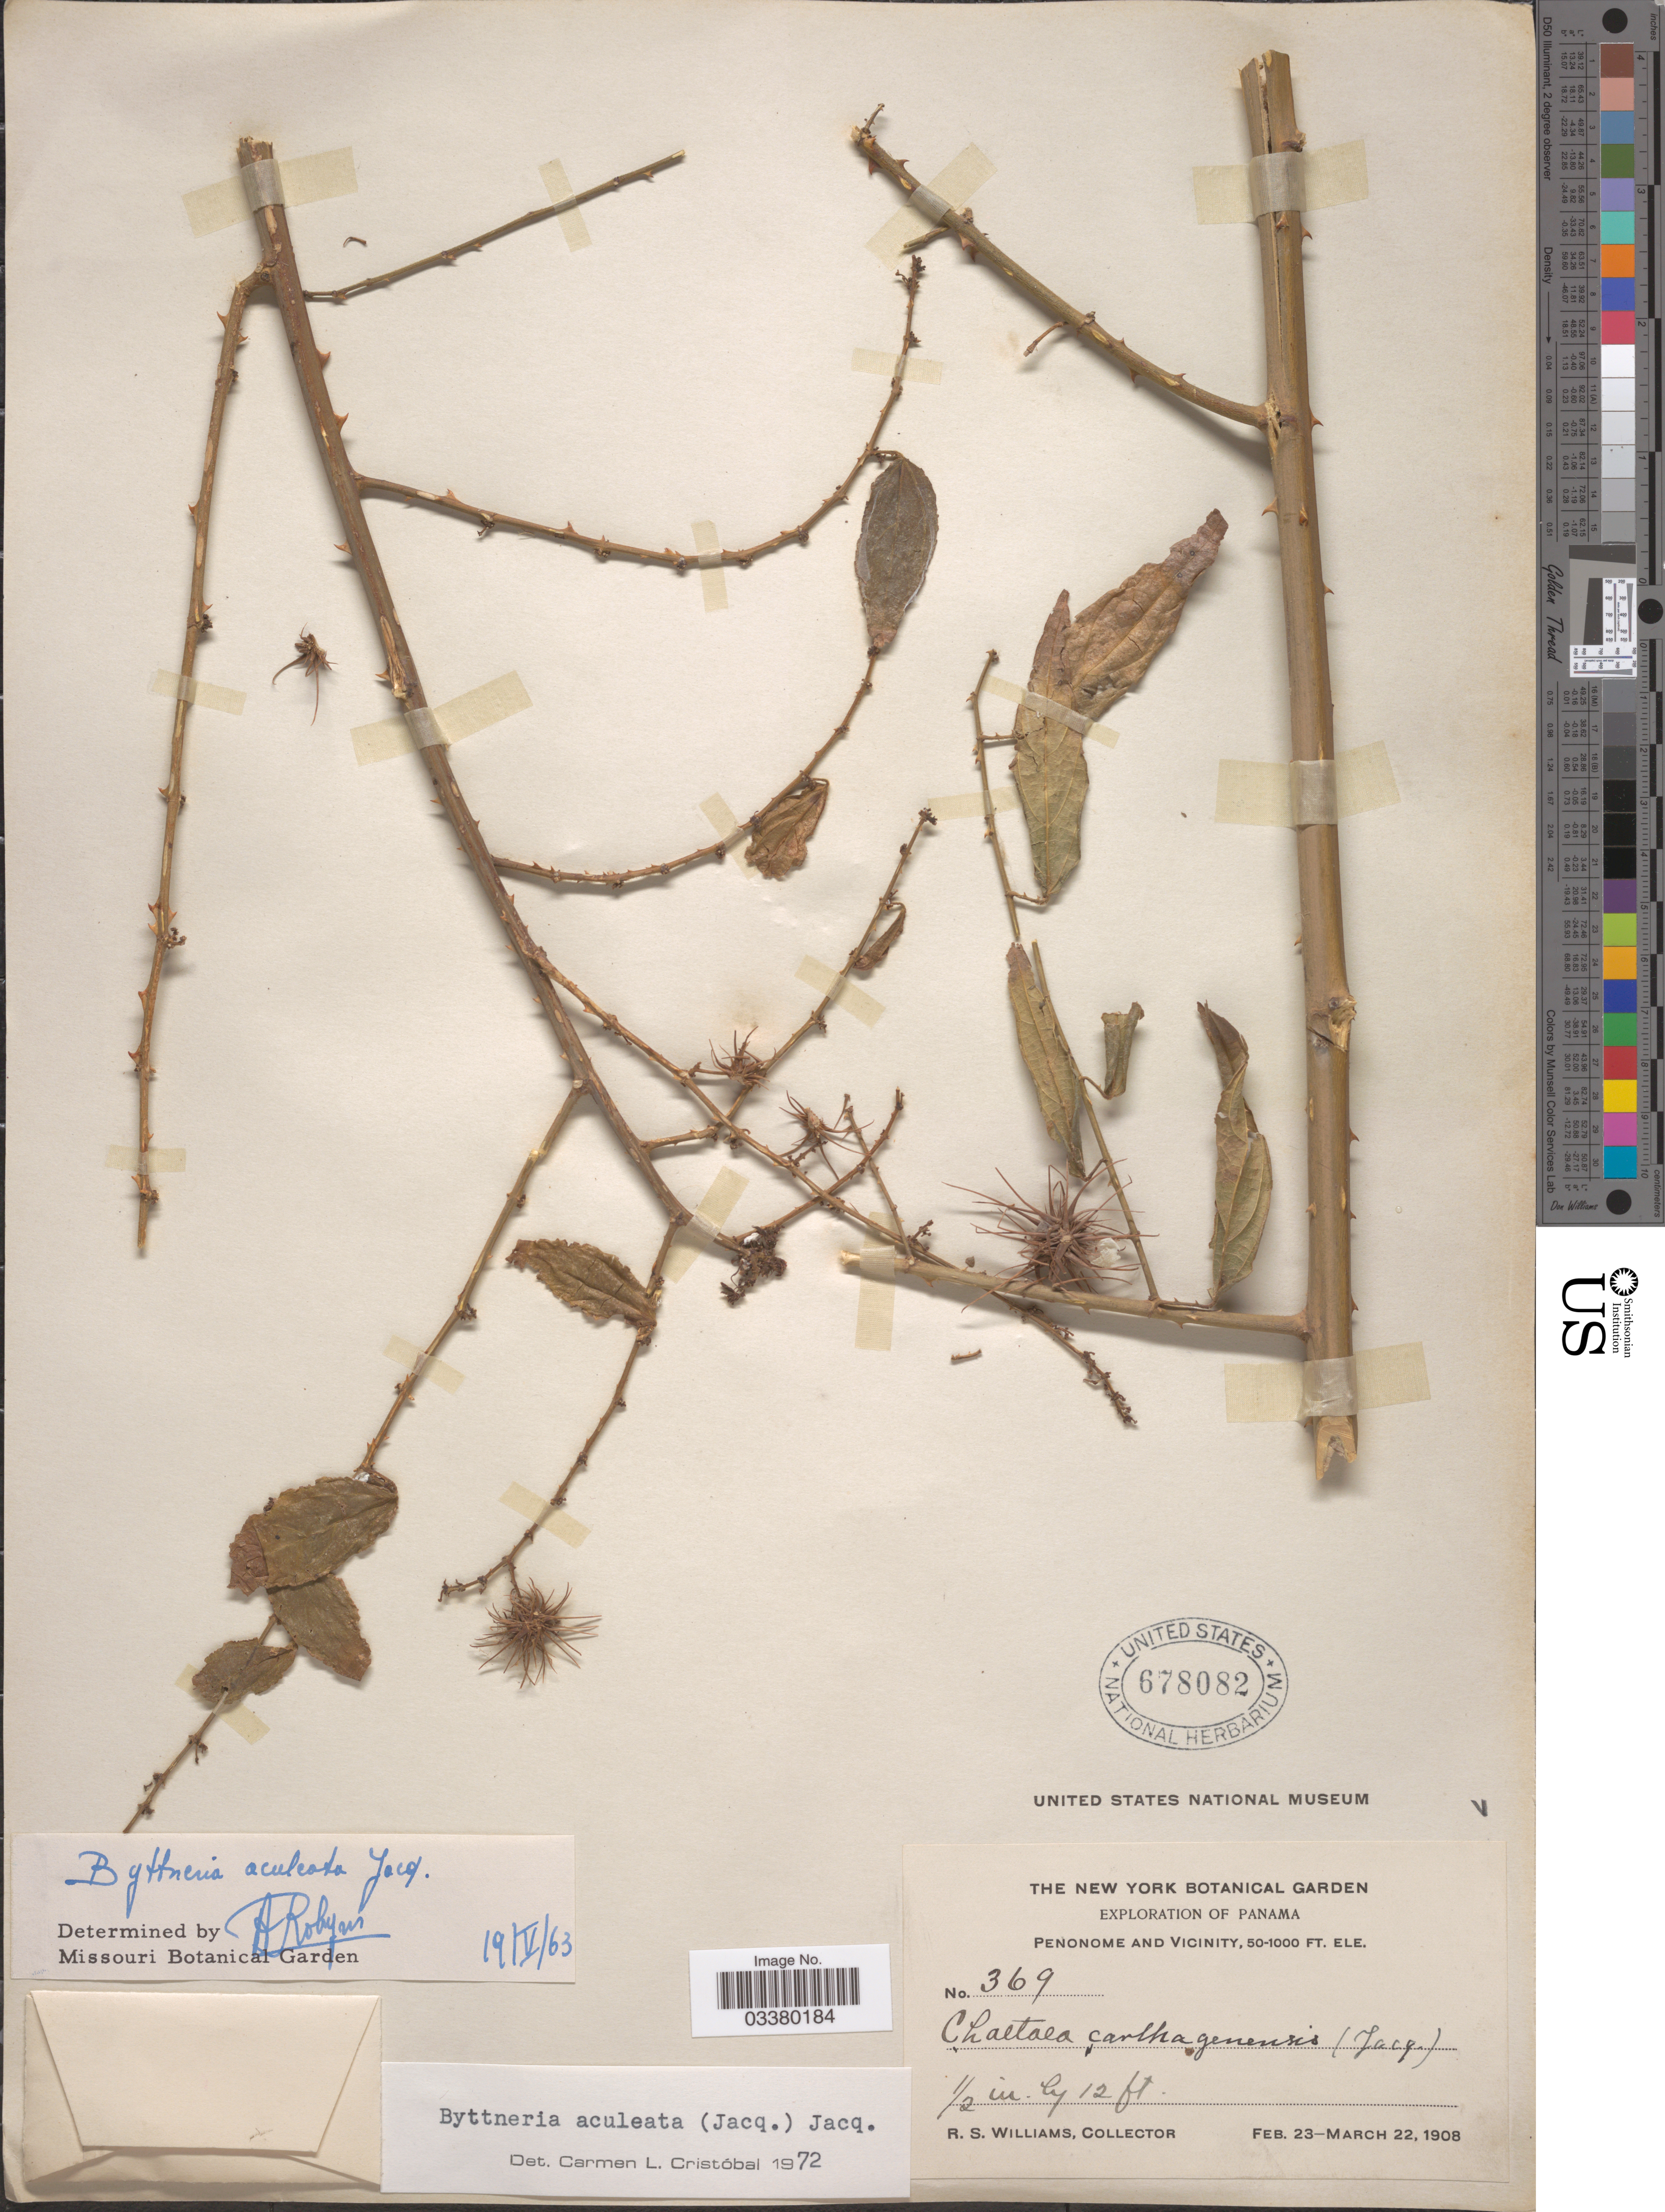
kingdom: Plantae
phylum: Tracheophyta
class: Magnoliopsida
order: Malvales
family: Malvaceae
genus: Byttneria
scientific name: Byttneria aculeata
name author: (Jacq.) Jacq.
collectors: R. S. Williams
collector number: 369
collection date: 1908-02-23/1908-03-22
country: Panama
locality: Penonome and vicinity.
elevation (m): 15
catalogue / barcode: US 678082